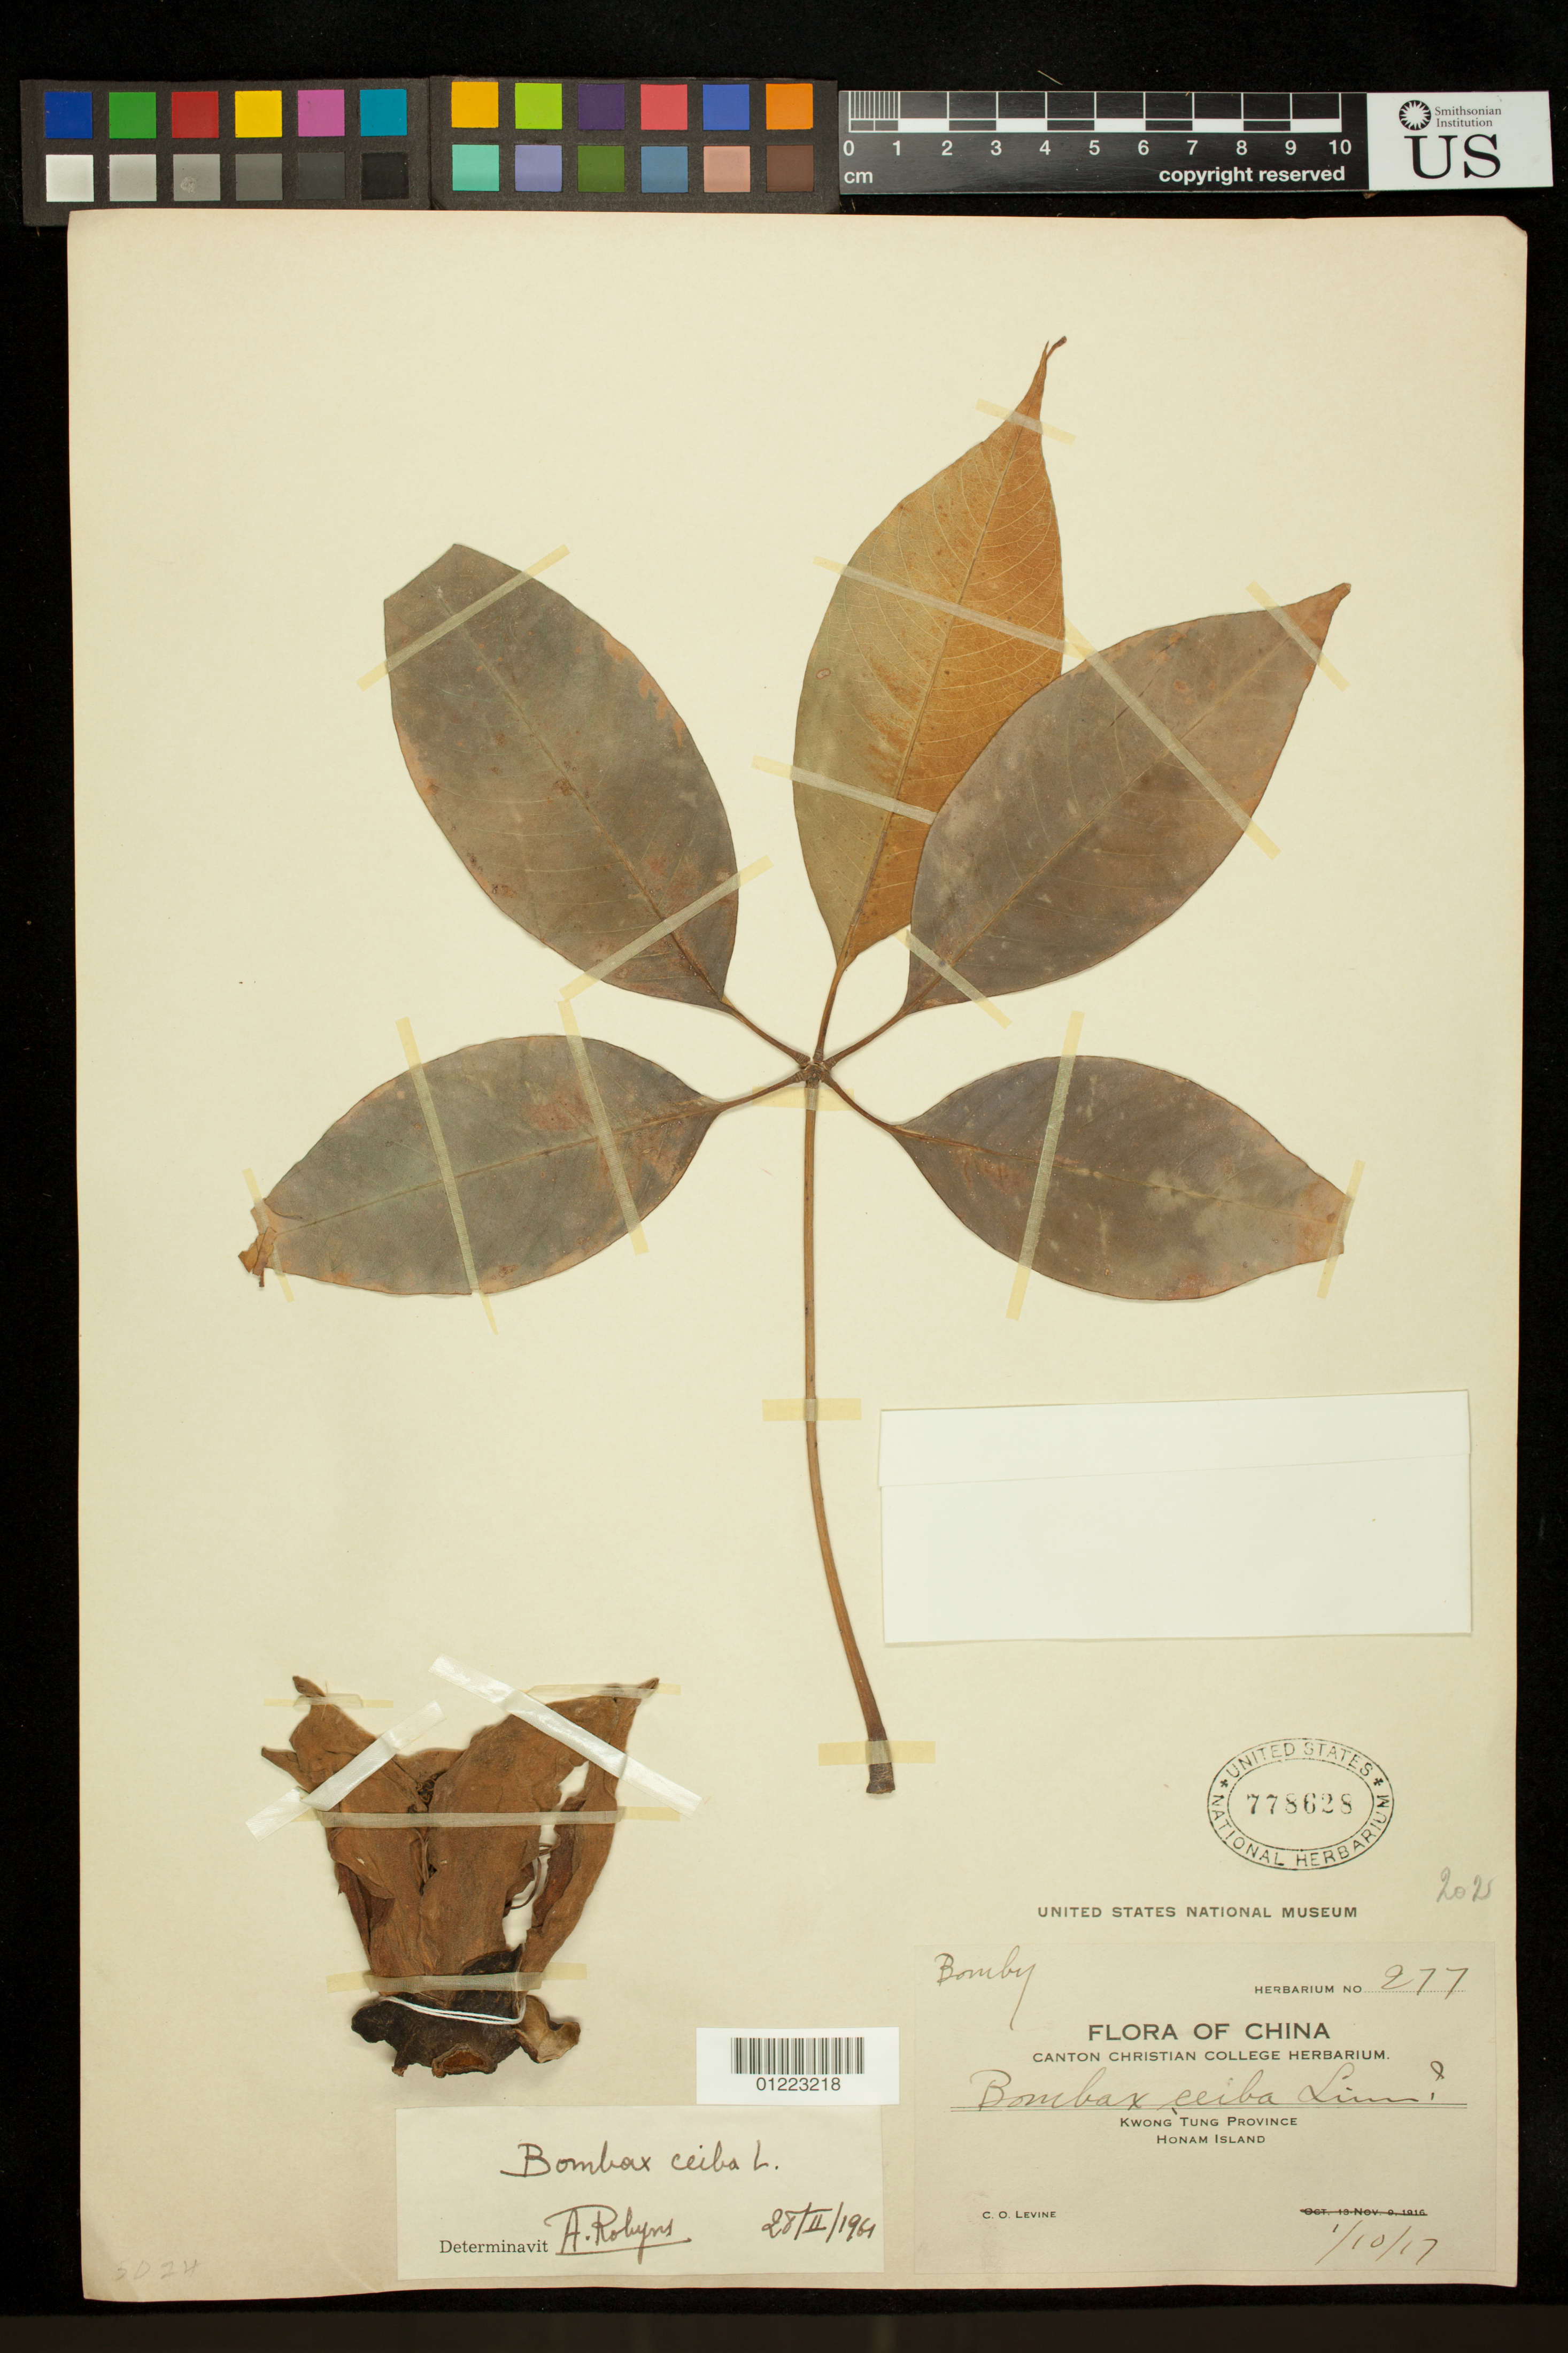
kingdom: Plantae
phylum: Tracheophyta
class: Magnoliopsida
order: Malvales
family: Malvaceae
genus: Bombax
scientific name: Bombax ceiba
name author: L.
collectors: C. O. Levine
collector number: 277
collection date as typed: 10/1/1917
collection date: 1917-10-01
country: China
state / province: Guangdong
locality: Kwong Tung Province: Honam Island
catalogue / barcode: US 778628